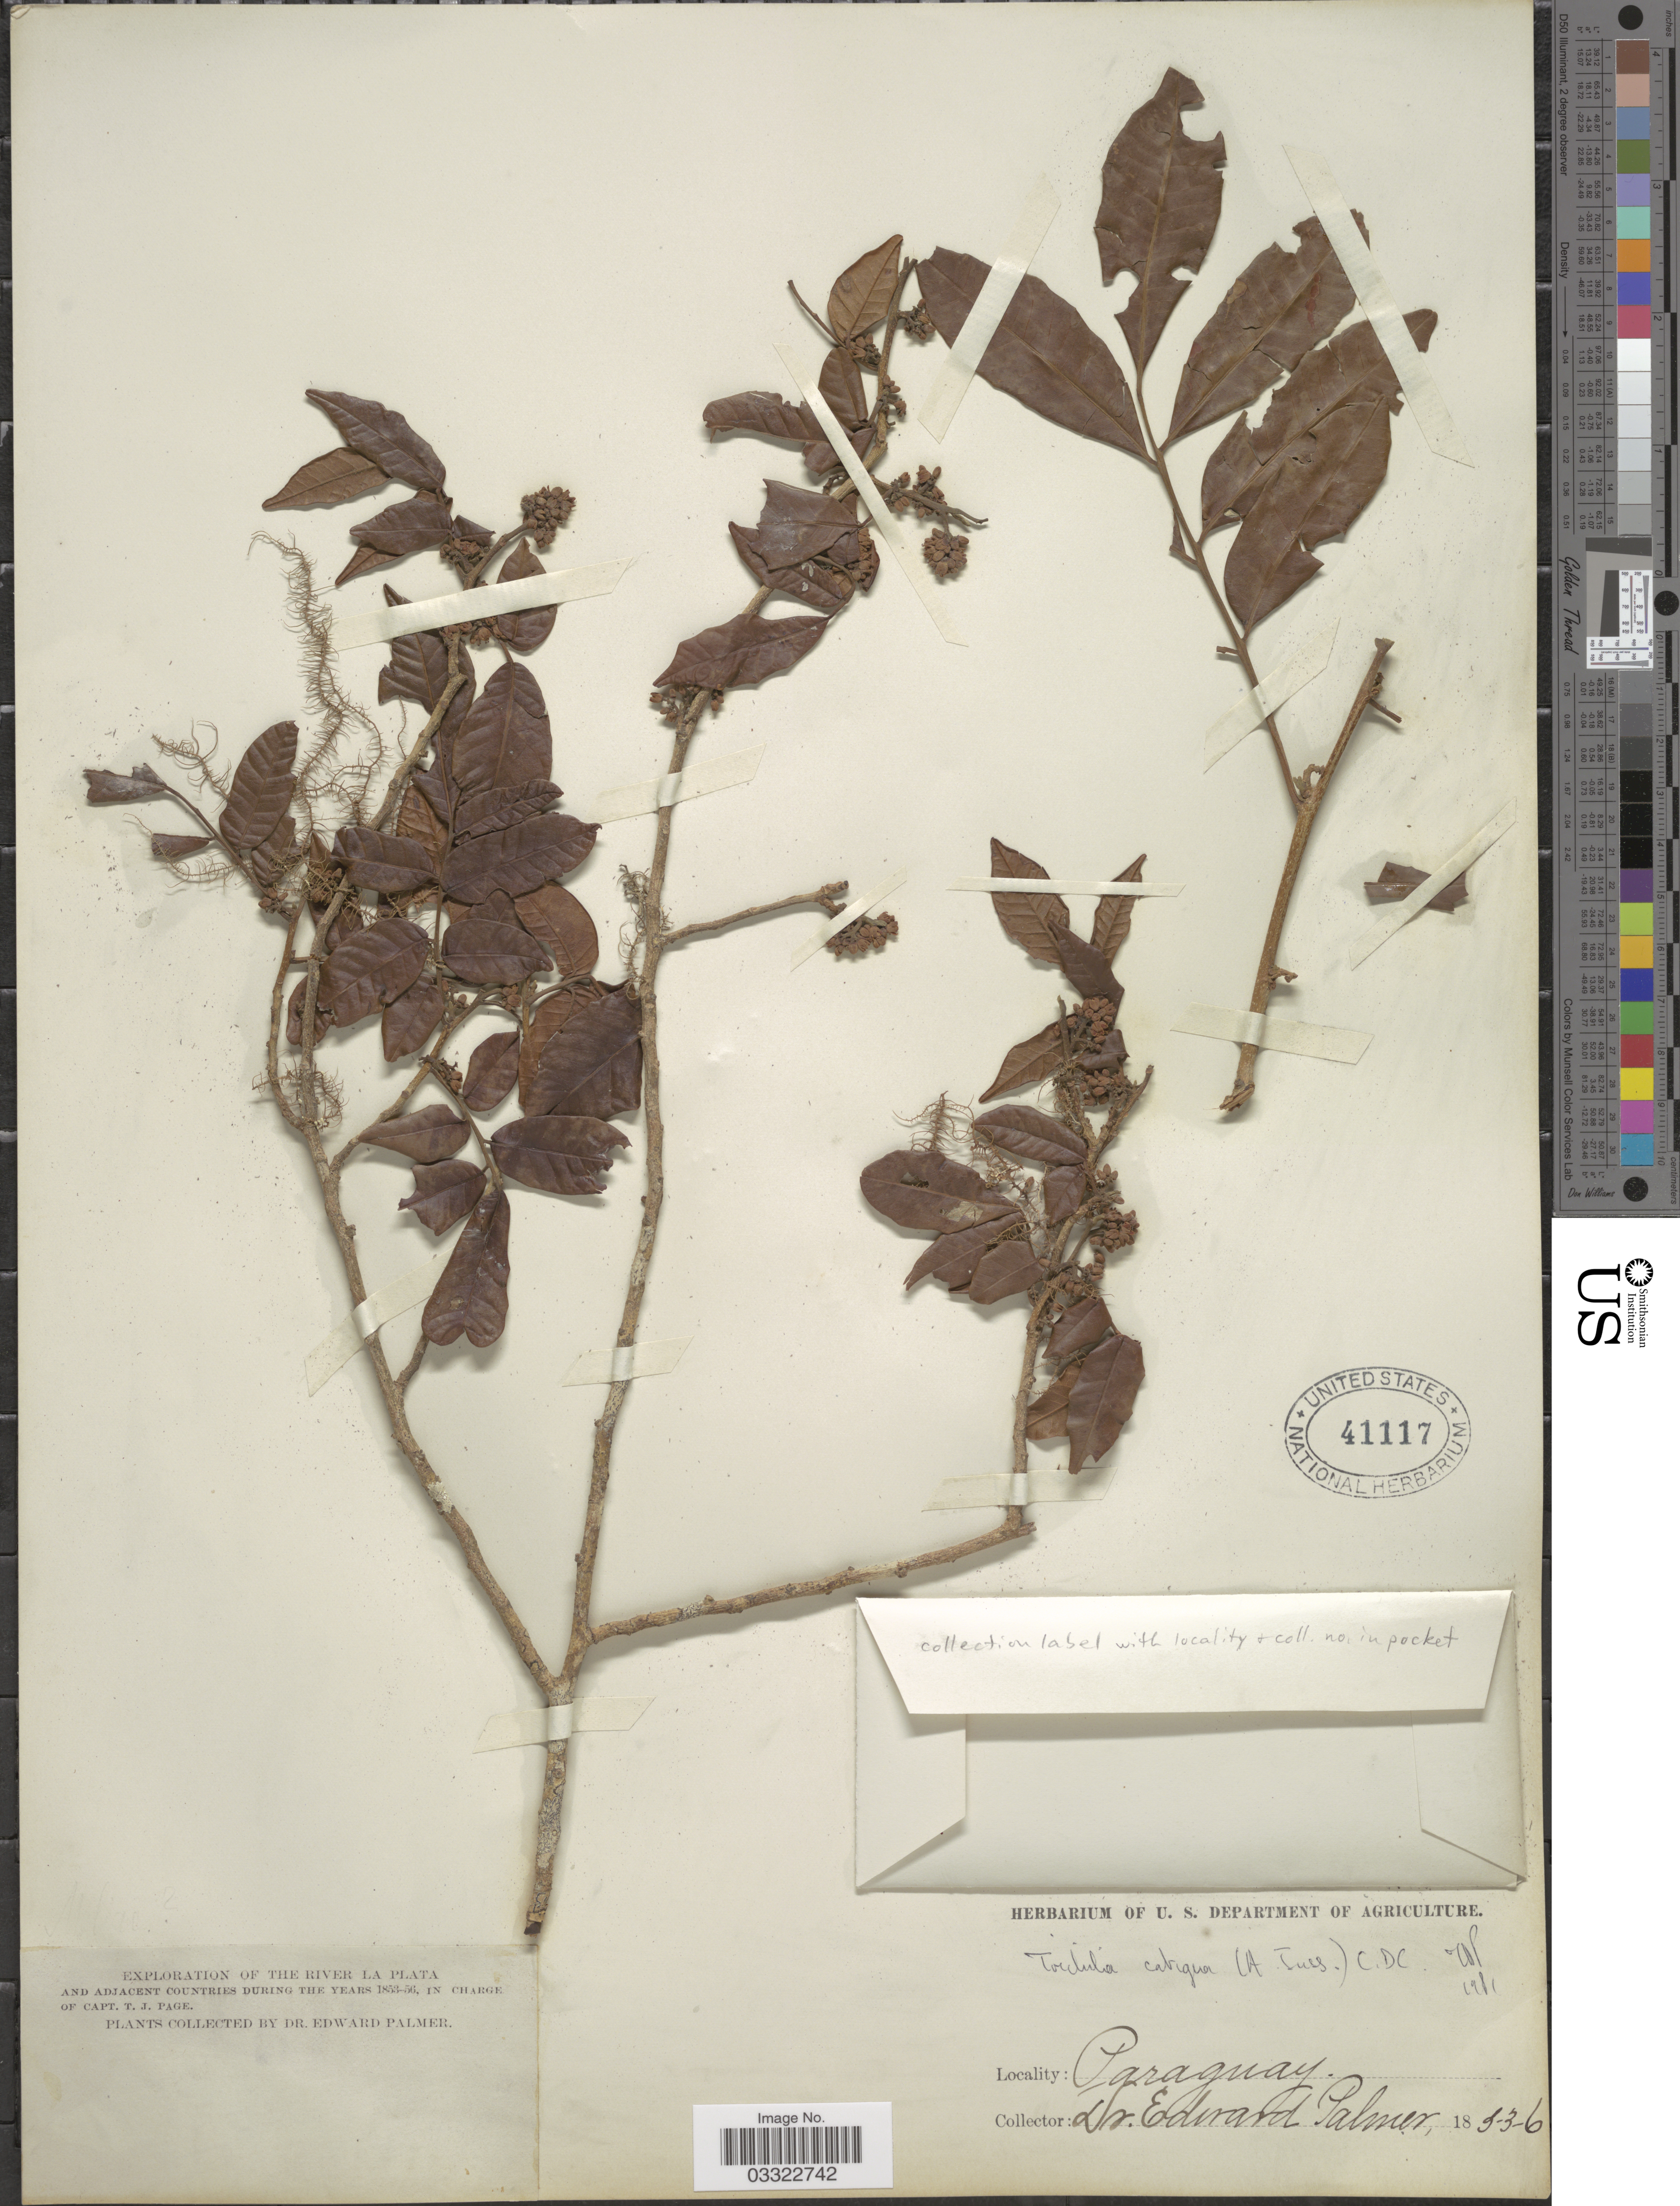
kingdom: Plantae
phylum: Tracheophyta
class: Magnoliopsida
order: Sapindales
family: Meliaceae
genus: Trichilia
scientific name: Trichilia catigua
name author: A. Juss.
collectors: E. Palmer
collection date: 1853/1856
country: Paraguay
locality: River La Plata.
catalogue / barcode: US 41117